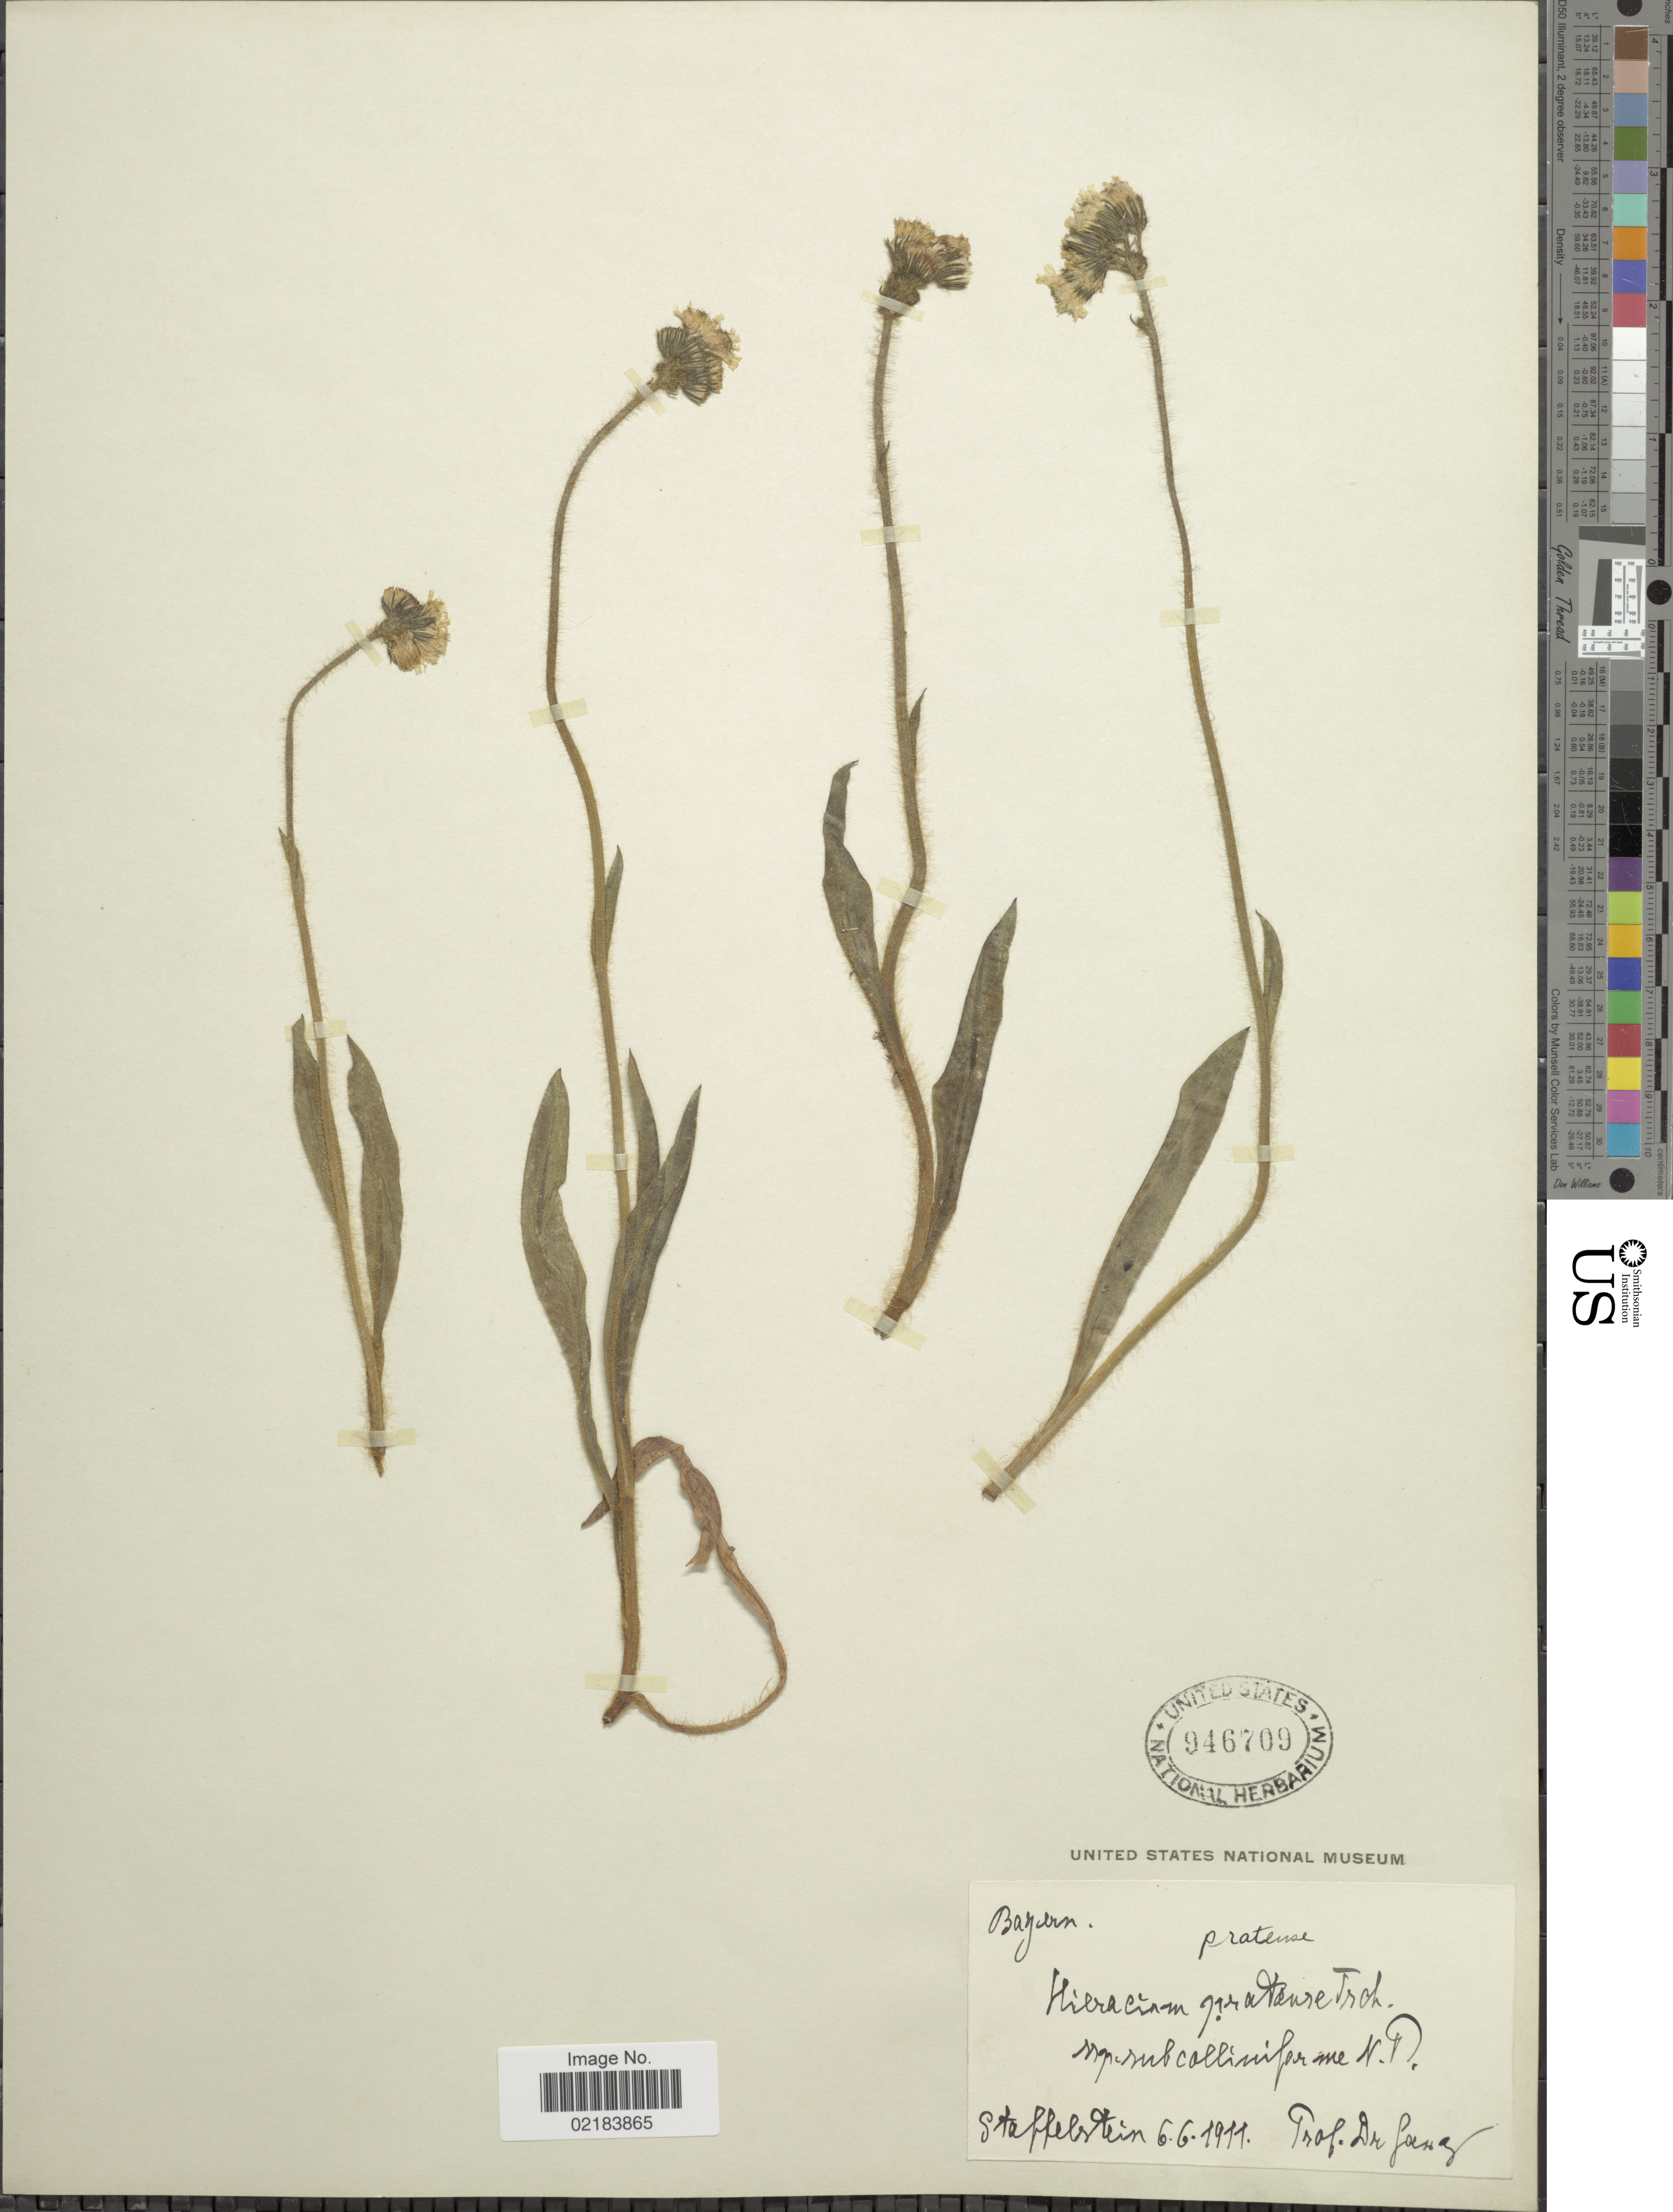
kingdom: Plantae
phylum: Tracheophyta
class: Magnoliopsida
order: Asterales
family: Asteraceae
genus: Pilosella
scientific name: Pilosella caespitosa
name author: (Dumort.) P. D. Sell & C. West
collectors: P. Lang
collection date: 1911-06-06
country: Germany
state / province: Bayern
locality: Stappelstein [interpreted]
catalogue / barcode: US 946709